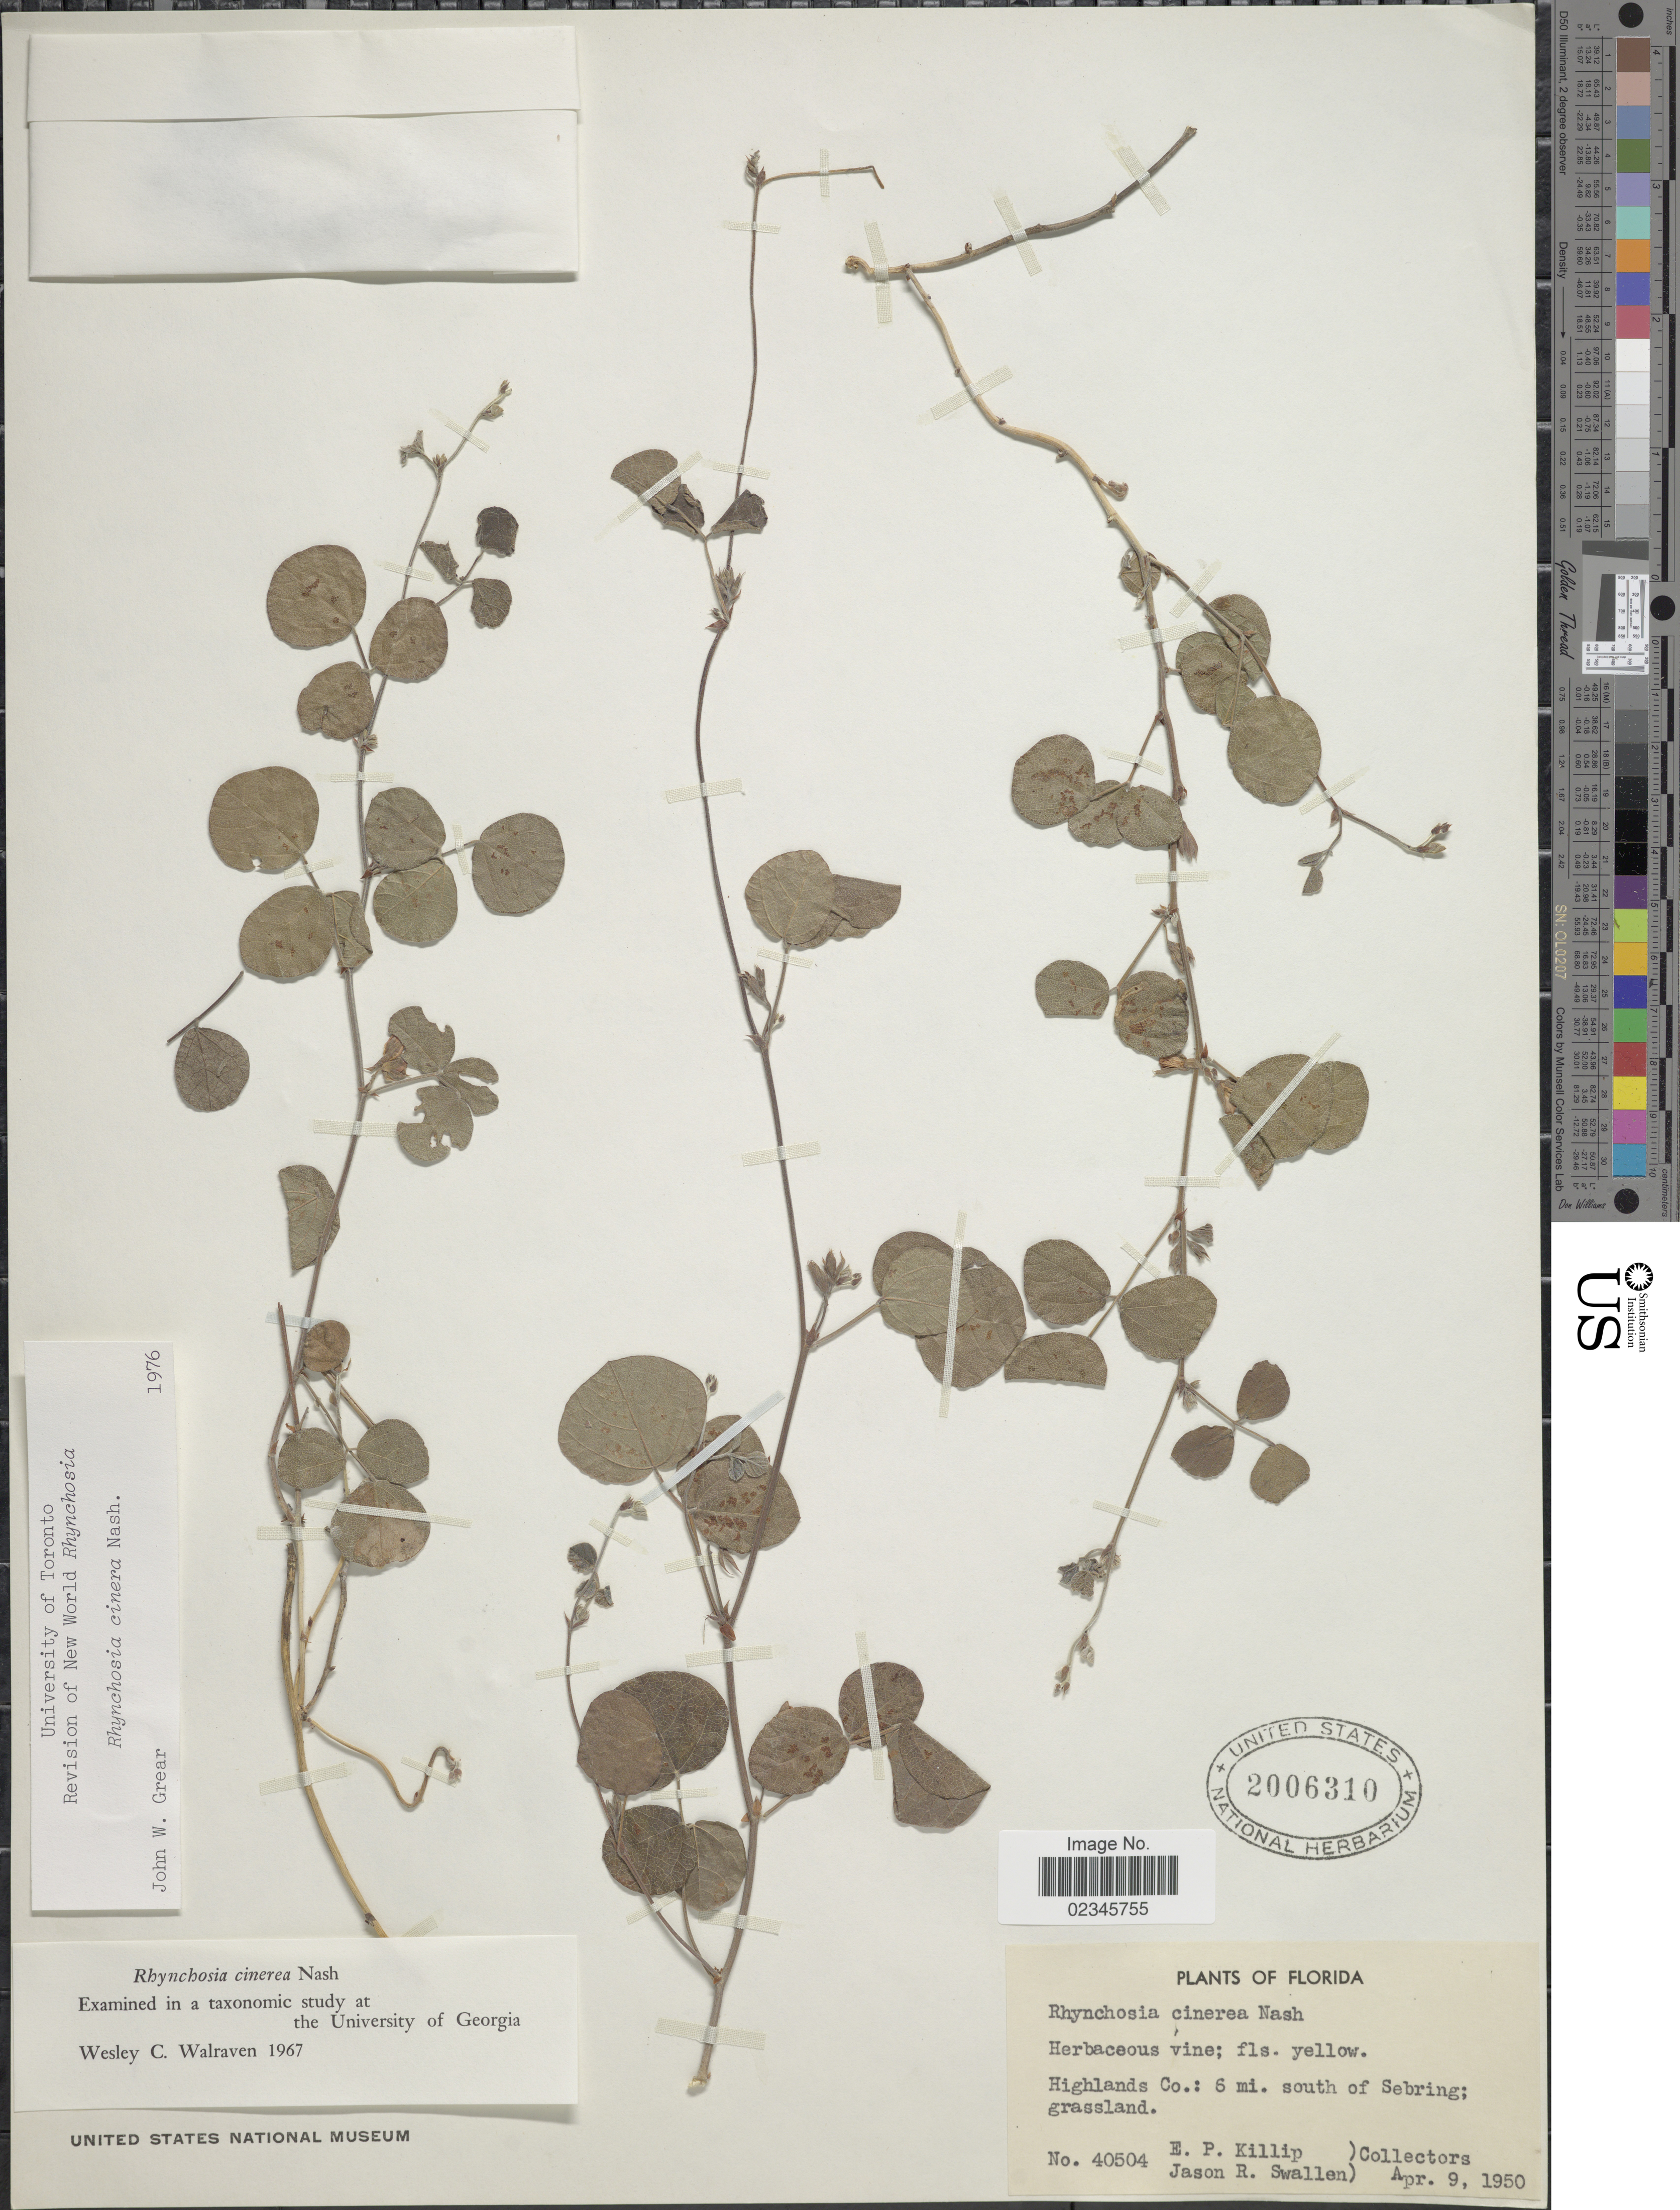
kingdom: Plantae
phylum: Tracheophyta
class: Magnoliopsida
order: Fabales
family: Fabaceae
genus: Cajanus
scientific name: Cajanus cinereus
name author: (F. Muell. ex Benth.) F. Muell.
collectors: E. P. Killip & J. R. Swallen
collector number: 40504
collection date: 1950-04-09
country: United States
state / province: Florida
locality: Highlands Co.: 6 mi. south of Sebring; grassland.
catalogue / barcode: US 2006310